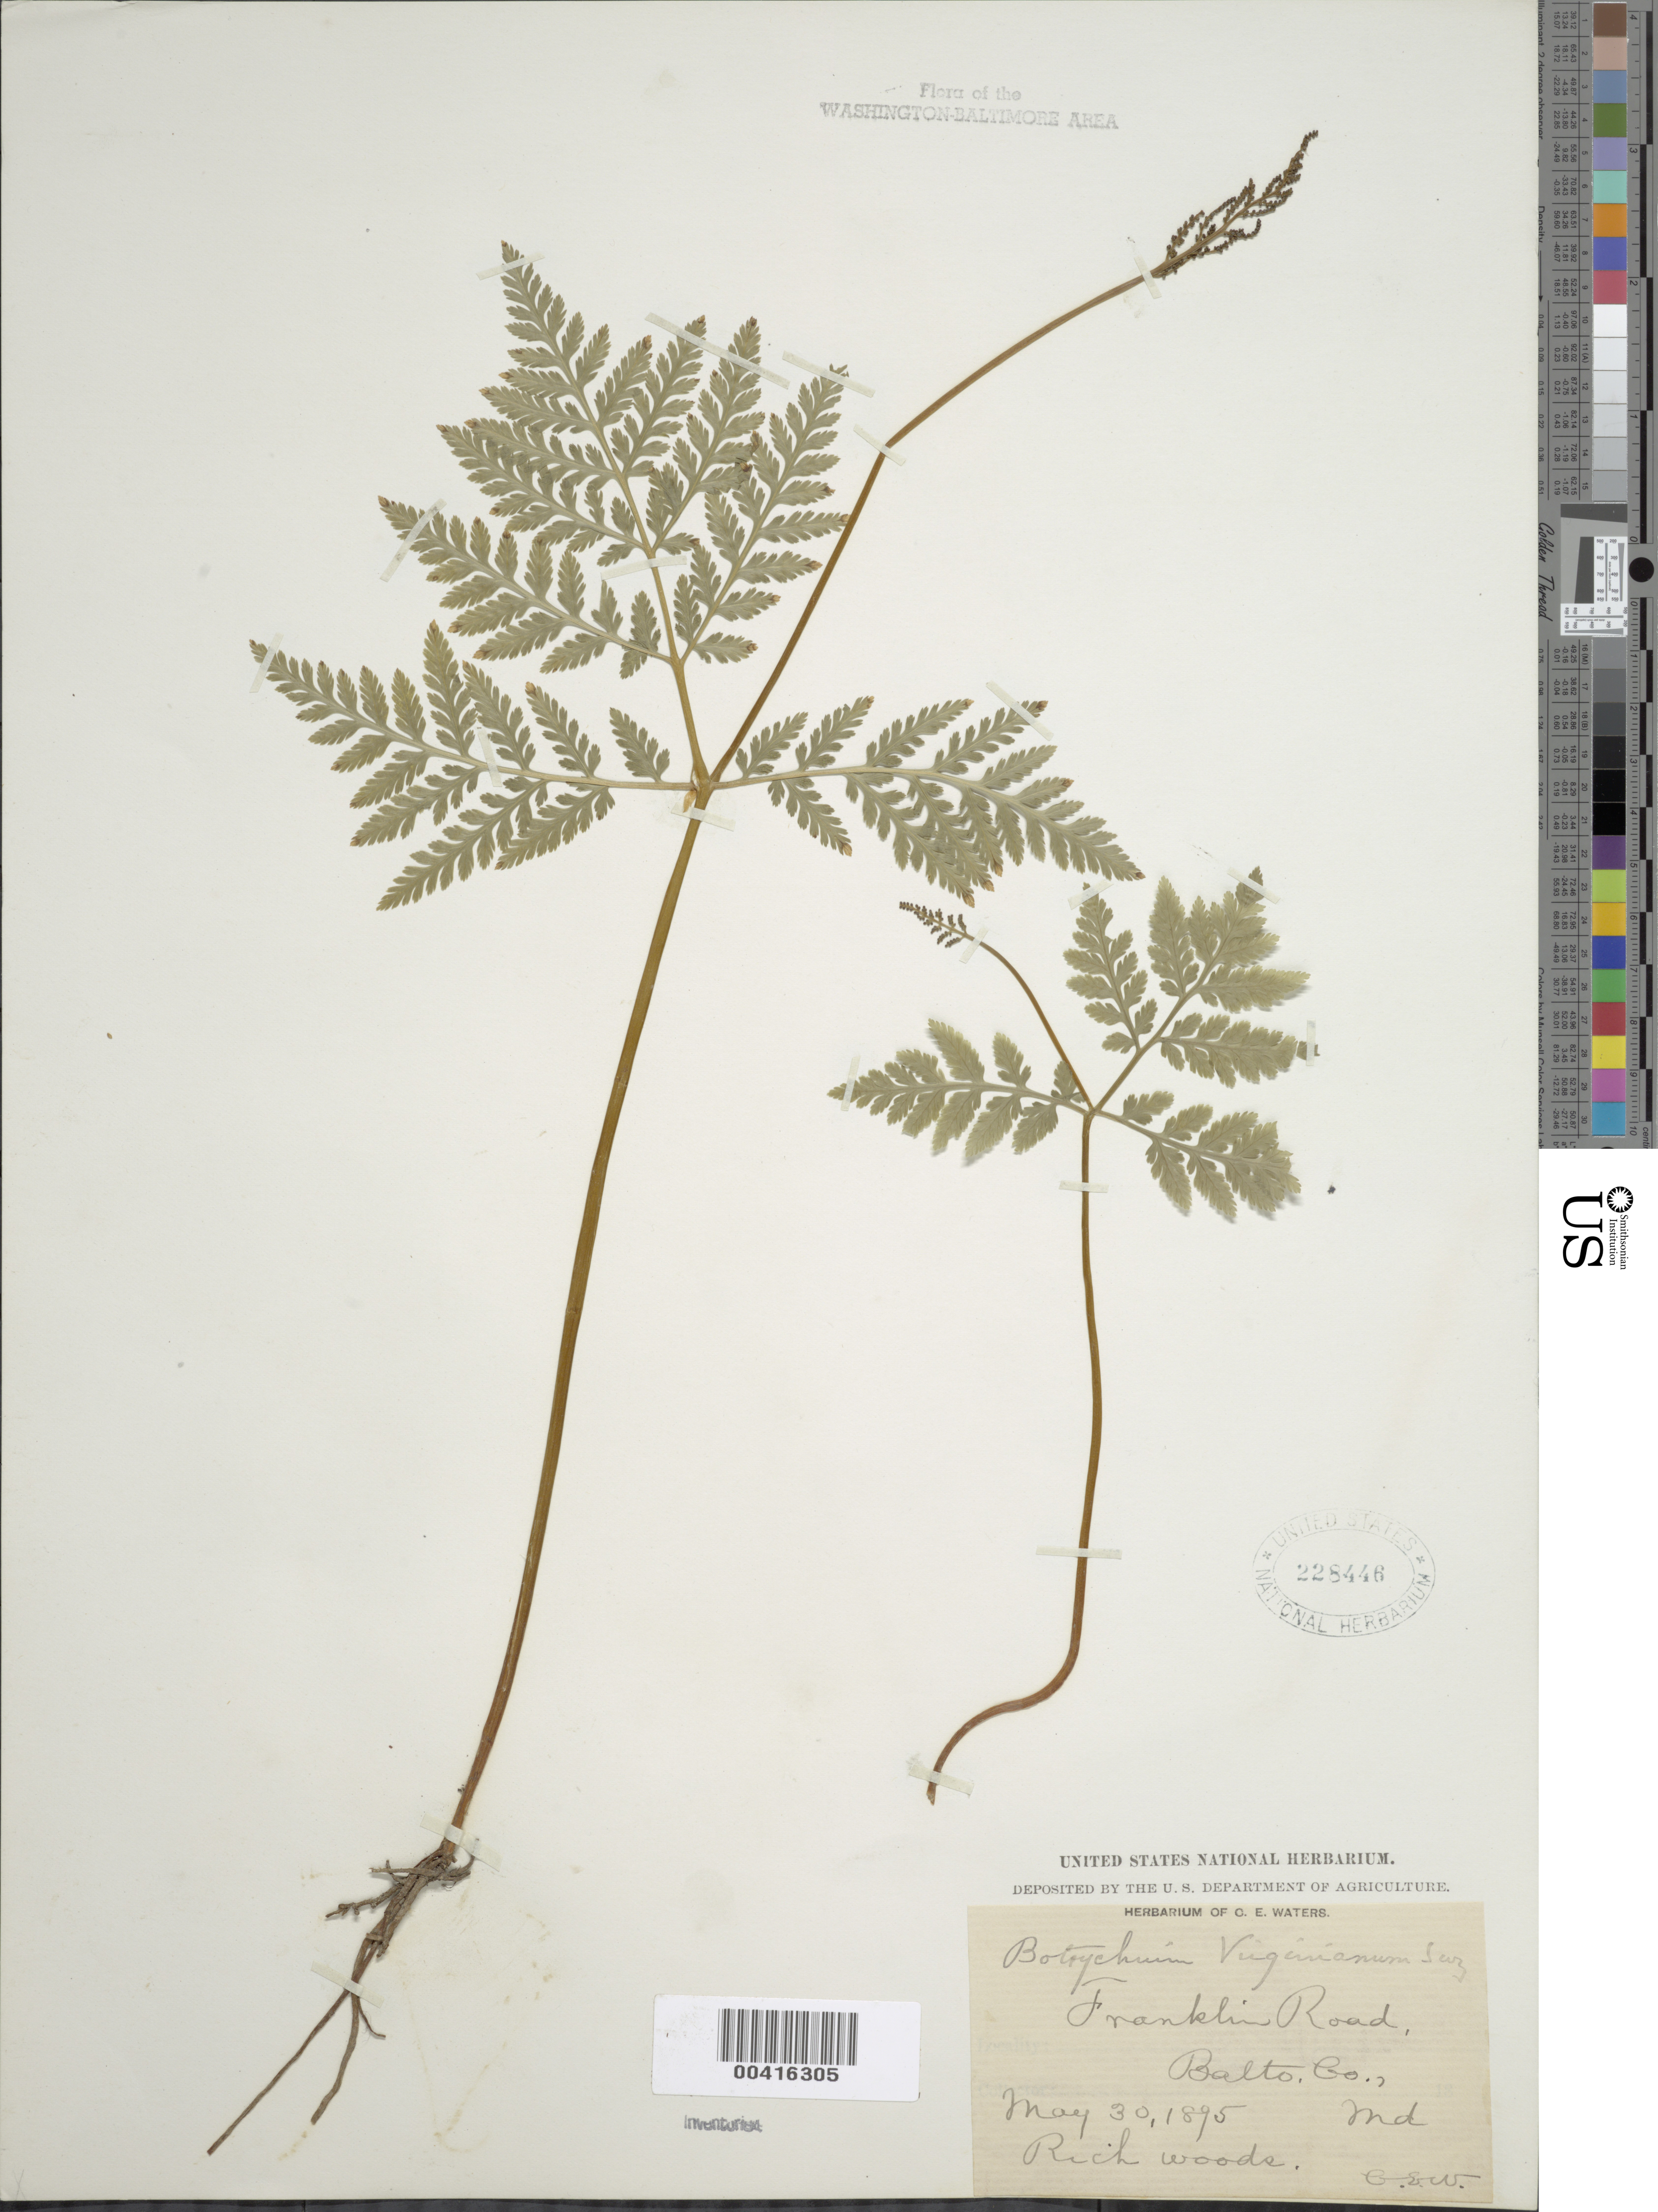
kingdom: Plantae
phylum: Tracheophyta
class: Polypodiopsida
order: Ophioglossales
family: Ophioglossaceae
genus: Botrychium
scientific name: Botrychium virginianum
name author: (L.) Sw.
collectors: C. Waters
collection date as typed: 30 May 1895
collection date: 1895-05-30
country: United States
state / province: Maryland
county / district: Baltimore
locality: Franklin Road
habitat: Rich woods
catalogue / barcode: US 228446